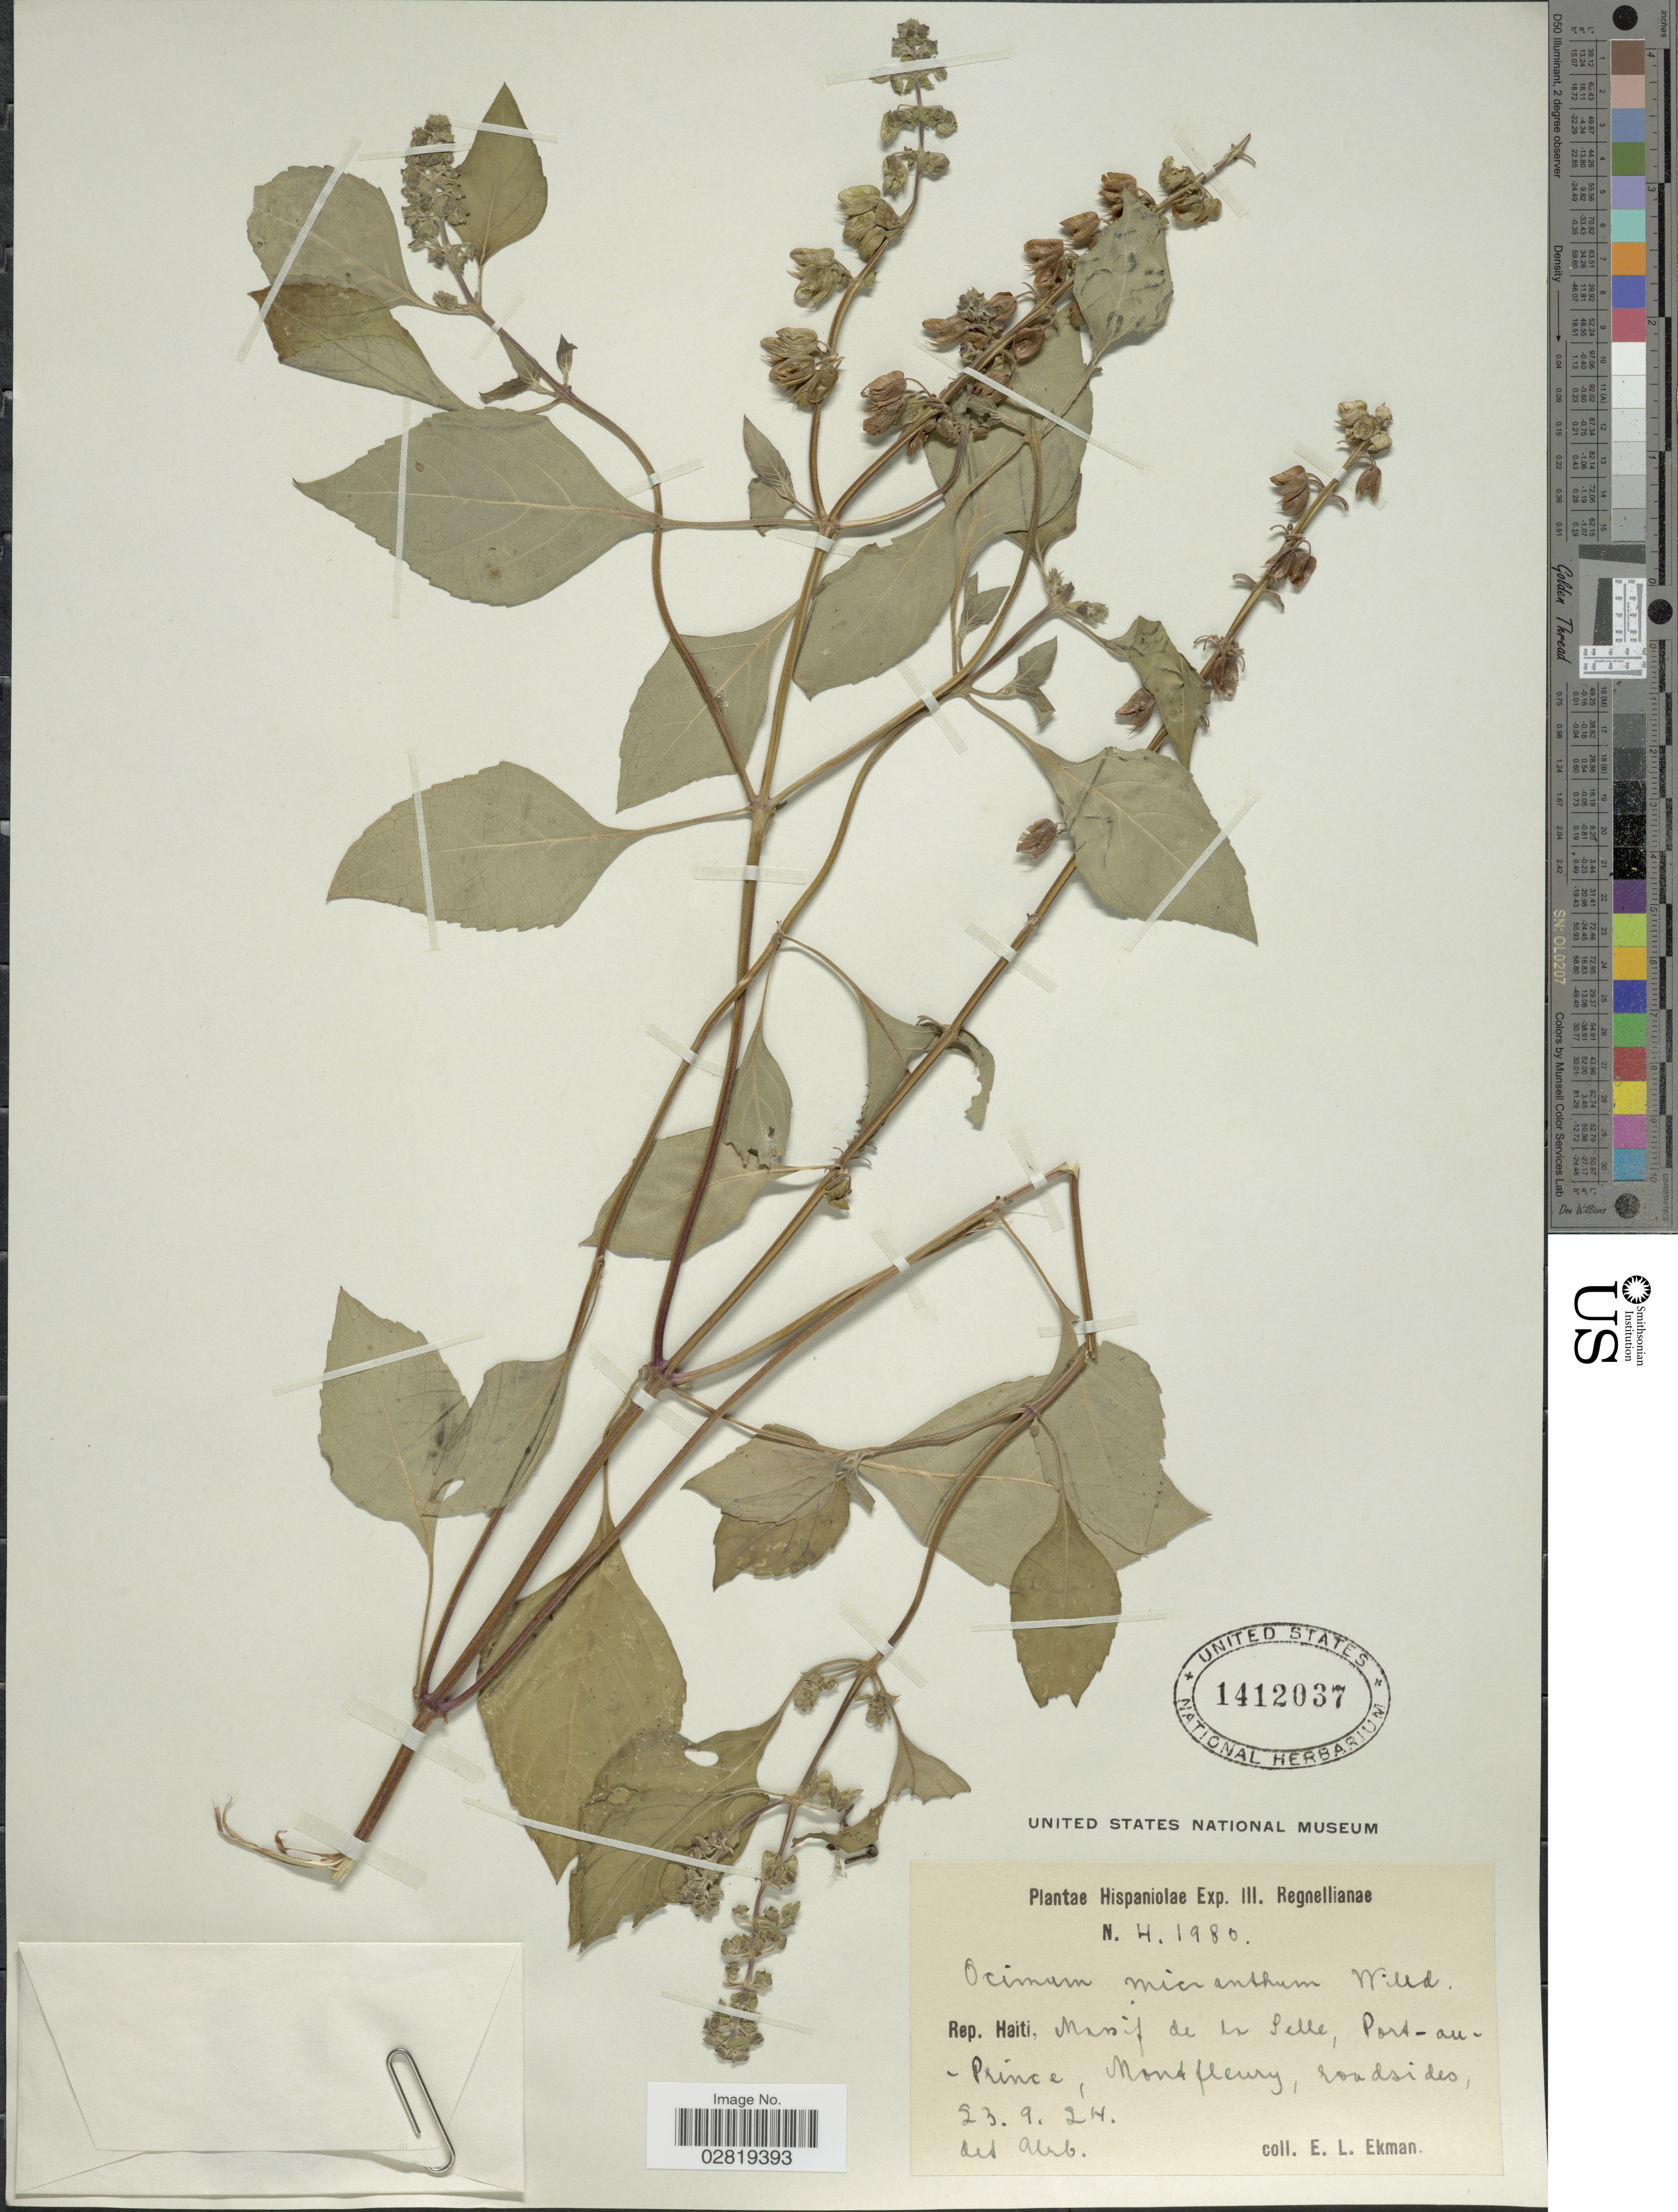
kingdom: Plantae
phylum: Tracheophyta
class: Magnoliopsida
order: Lamiales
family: Lamiaceae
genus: Ocimum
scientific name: Ocimum micranthum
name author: Willd.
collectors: E. L. Ekman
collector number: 1980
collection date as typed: Transcribed d/m/y: 23/9/24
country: Haiti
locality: Hispaniolae, Massif de la Selle, Port-au-Prince.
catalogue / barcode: US 1412037